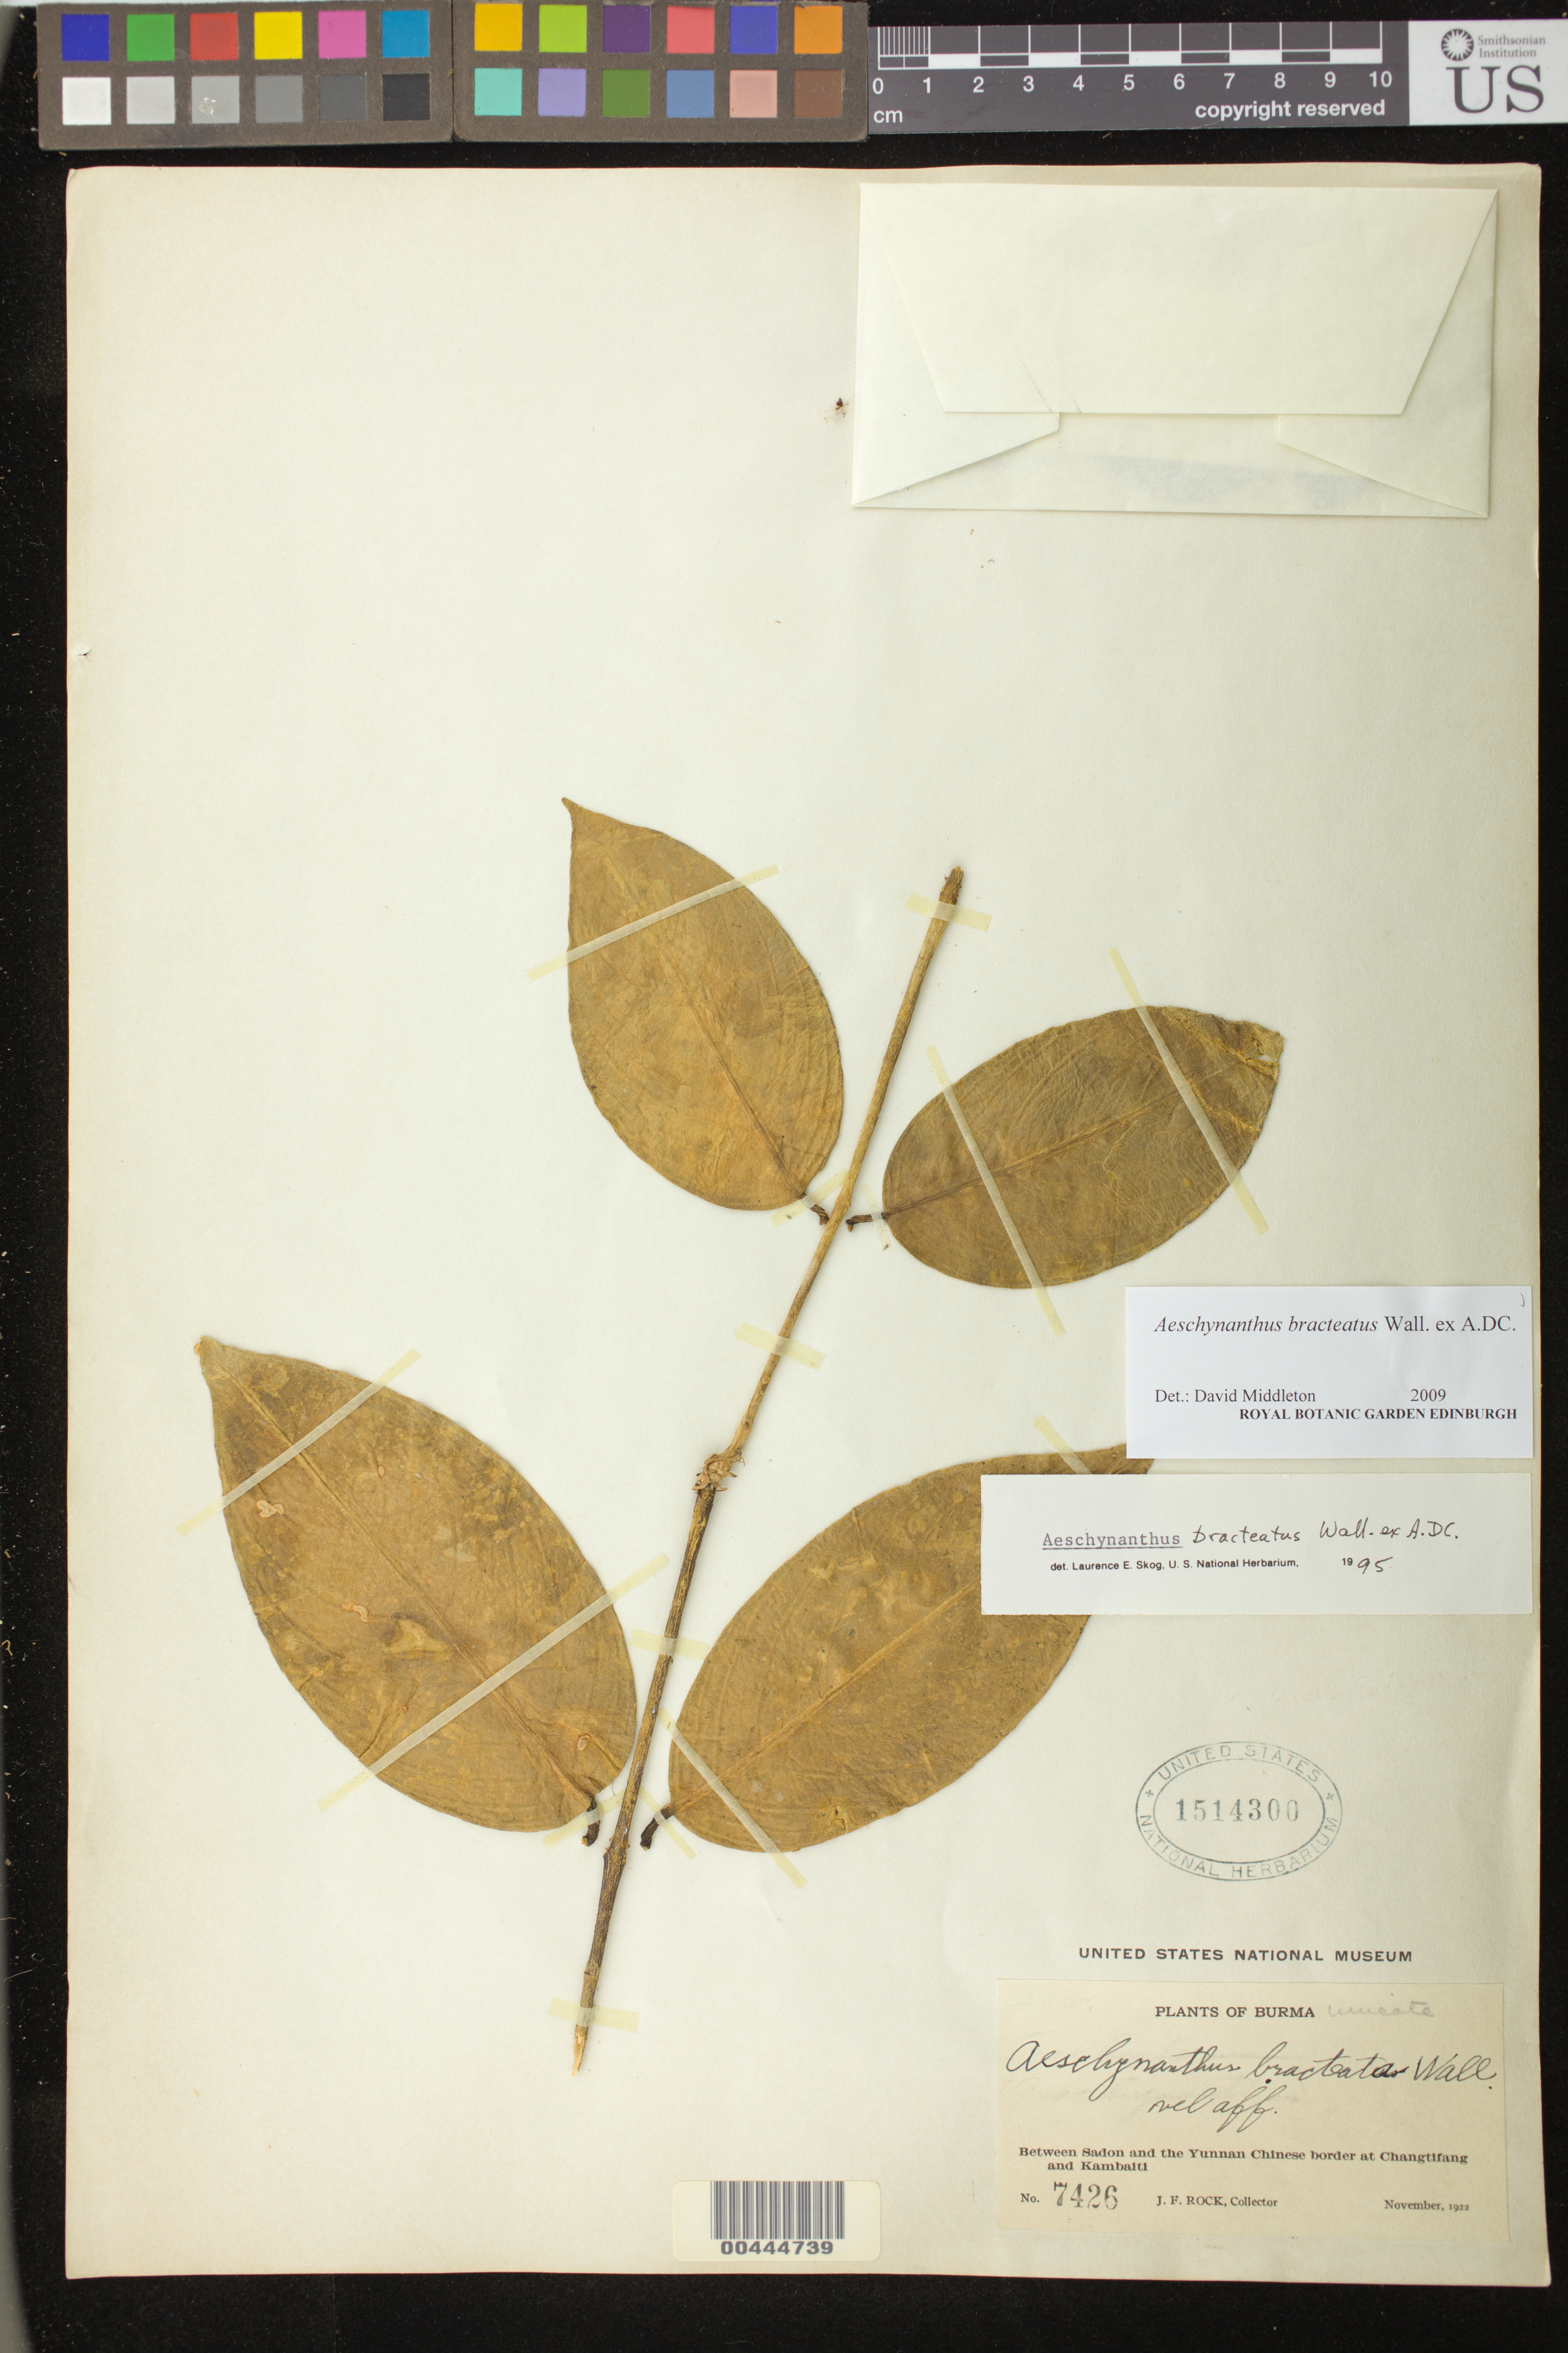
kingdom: Plantae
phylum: Tracheophyta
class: Magnoliopsida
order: Lamiales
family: Gesneriaceae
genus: Aeschynanthus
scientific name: Aeschynanthus bracteatus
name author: Wall. ex DC.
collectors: J. F. Rock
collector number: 7426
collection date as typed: Nov 1922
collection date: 1922-11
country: Myanmar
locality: Between Sadon and the Yunnan Chinese border at Changtifang and Kambiti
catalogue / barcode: US 1514300